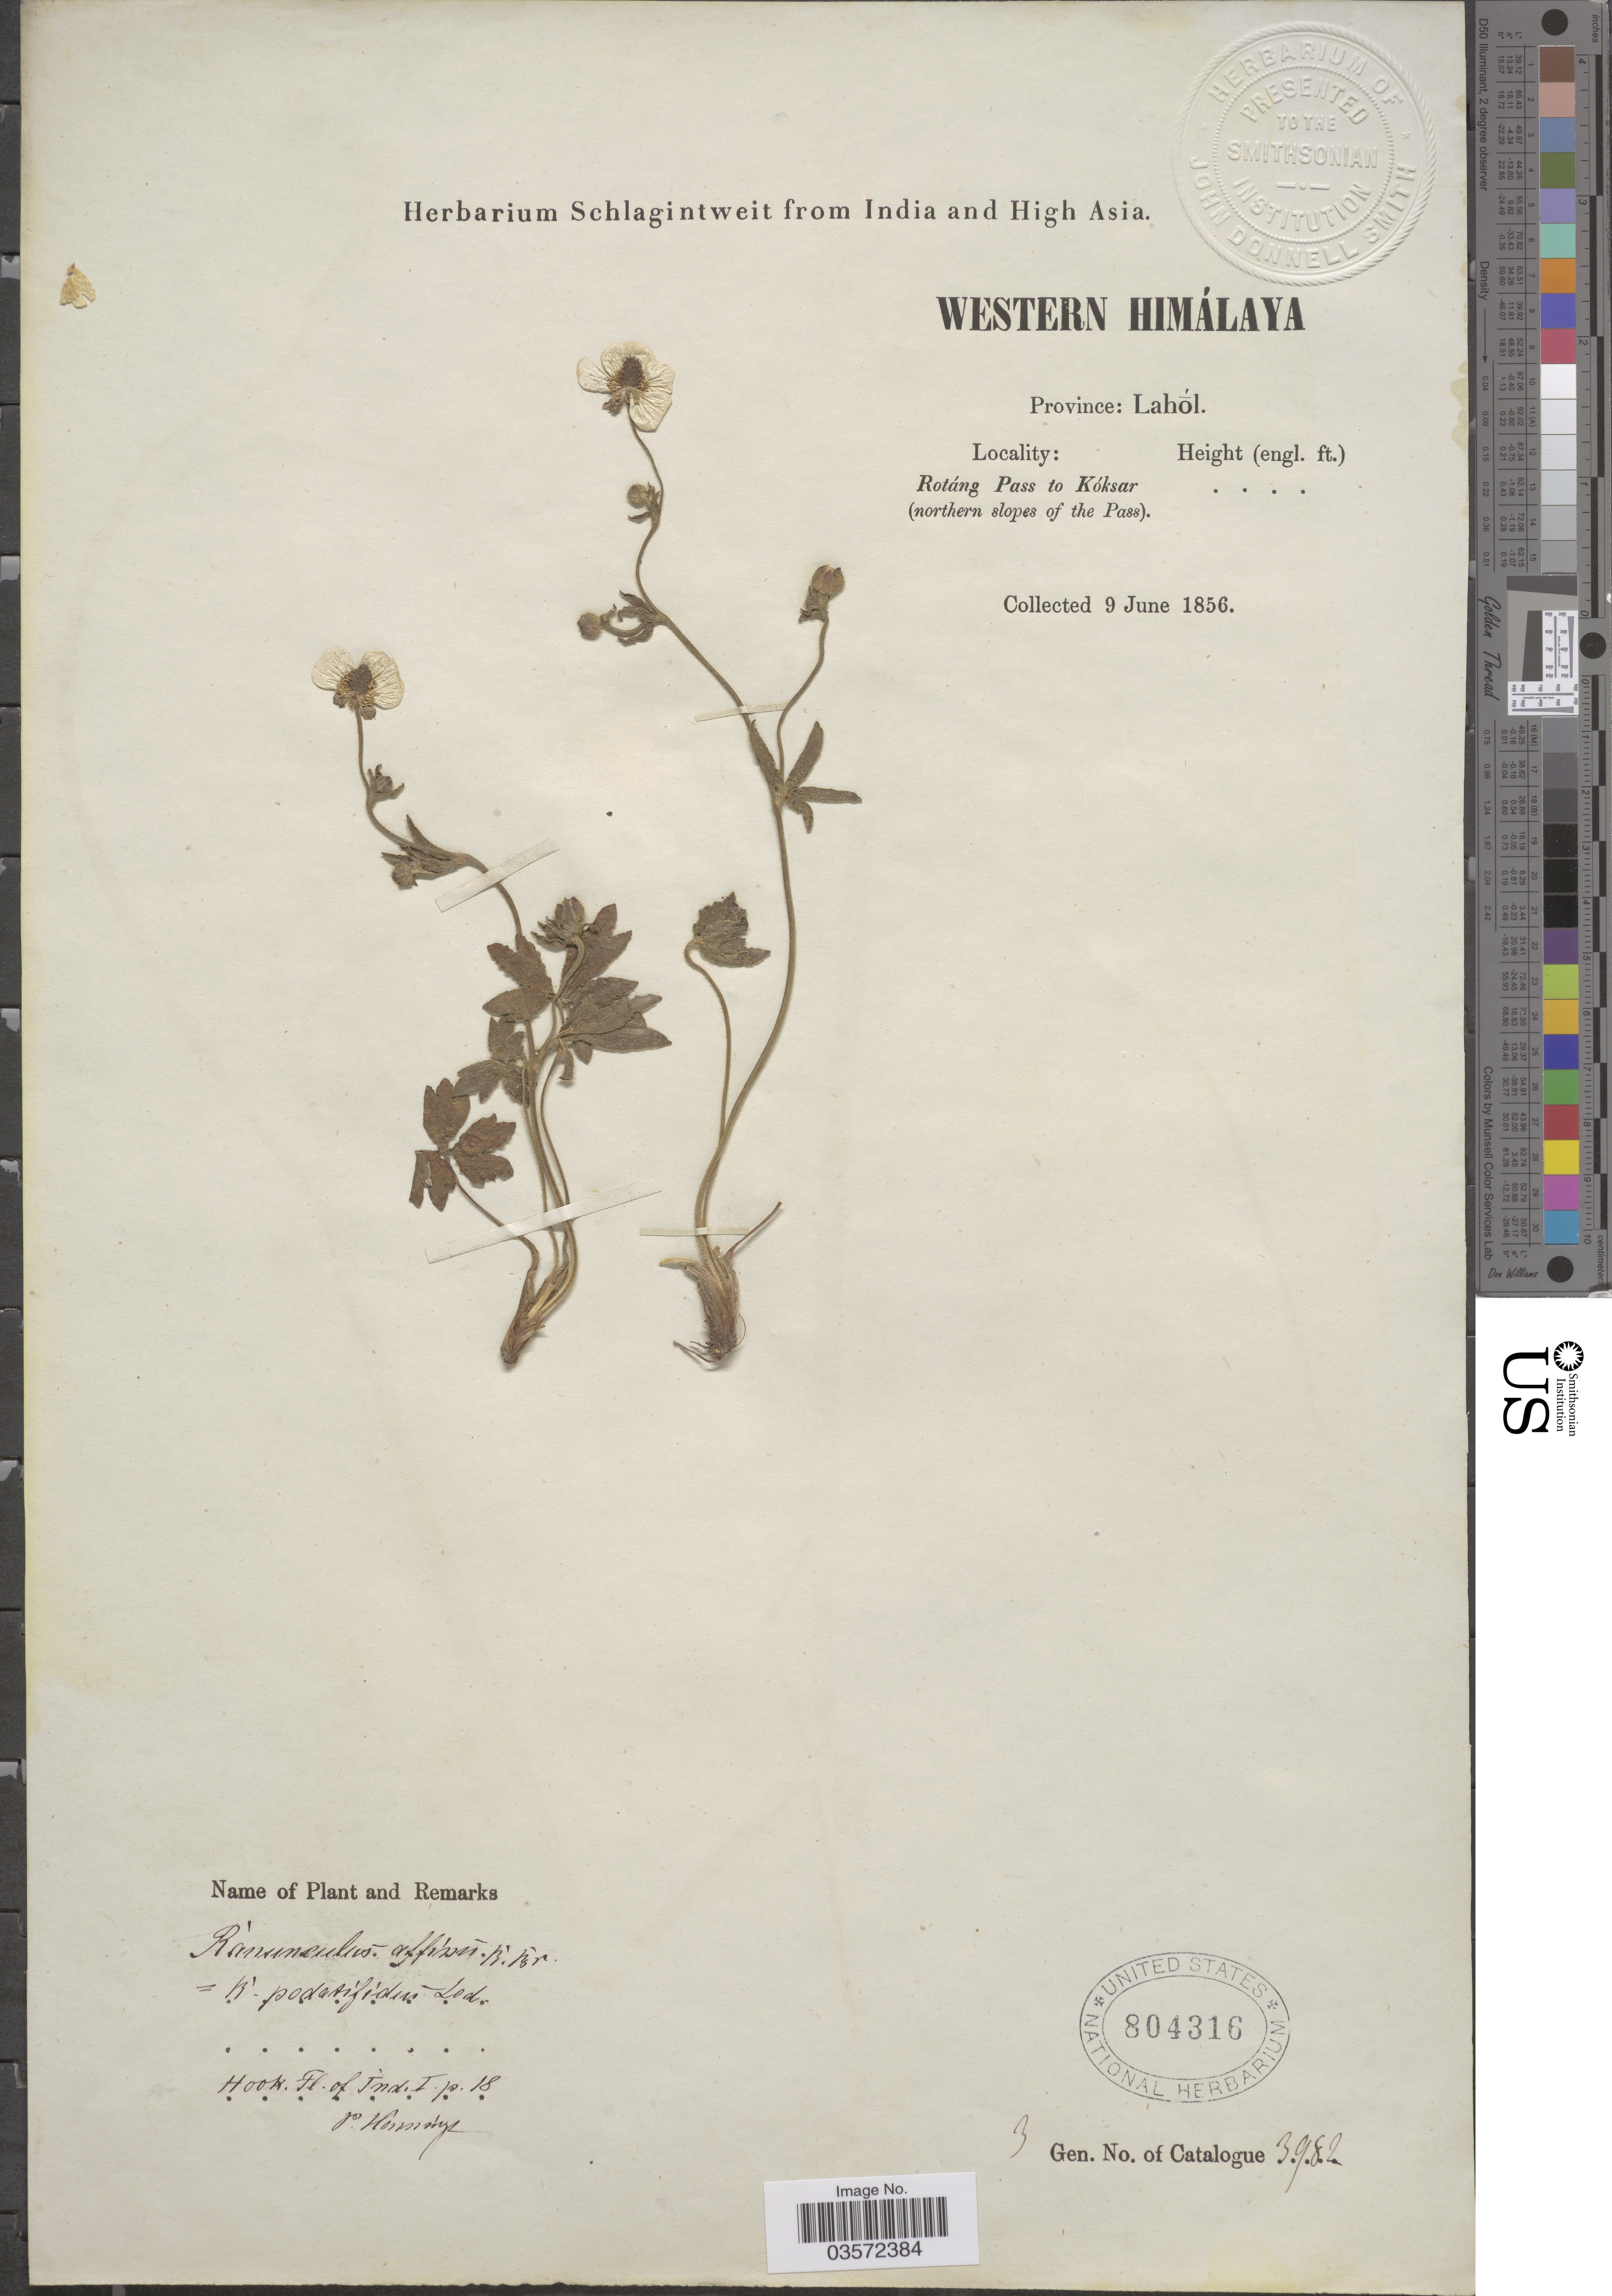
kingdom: Plantae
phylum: Tracheophyta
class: Magnoliopsida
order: Ranunculales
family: Ranunculaceae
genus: Ranunculus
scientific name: Ranunculus affinis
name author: R. Br.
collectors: ex herb. Schlagintweit from India and High Asia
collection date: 1856-06-09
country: India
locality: Western Himálaya. Rotáng Pass to Kóksar (northern slopes of the Pass).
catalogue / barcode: US 804316